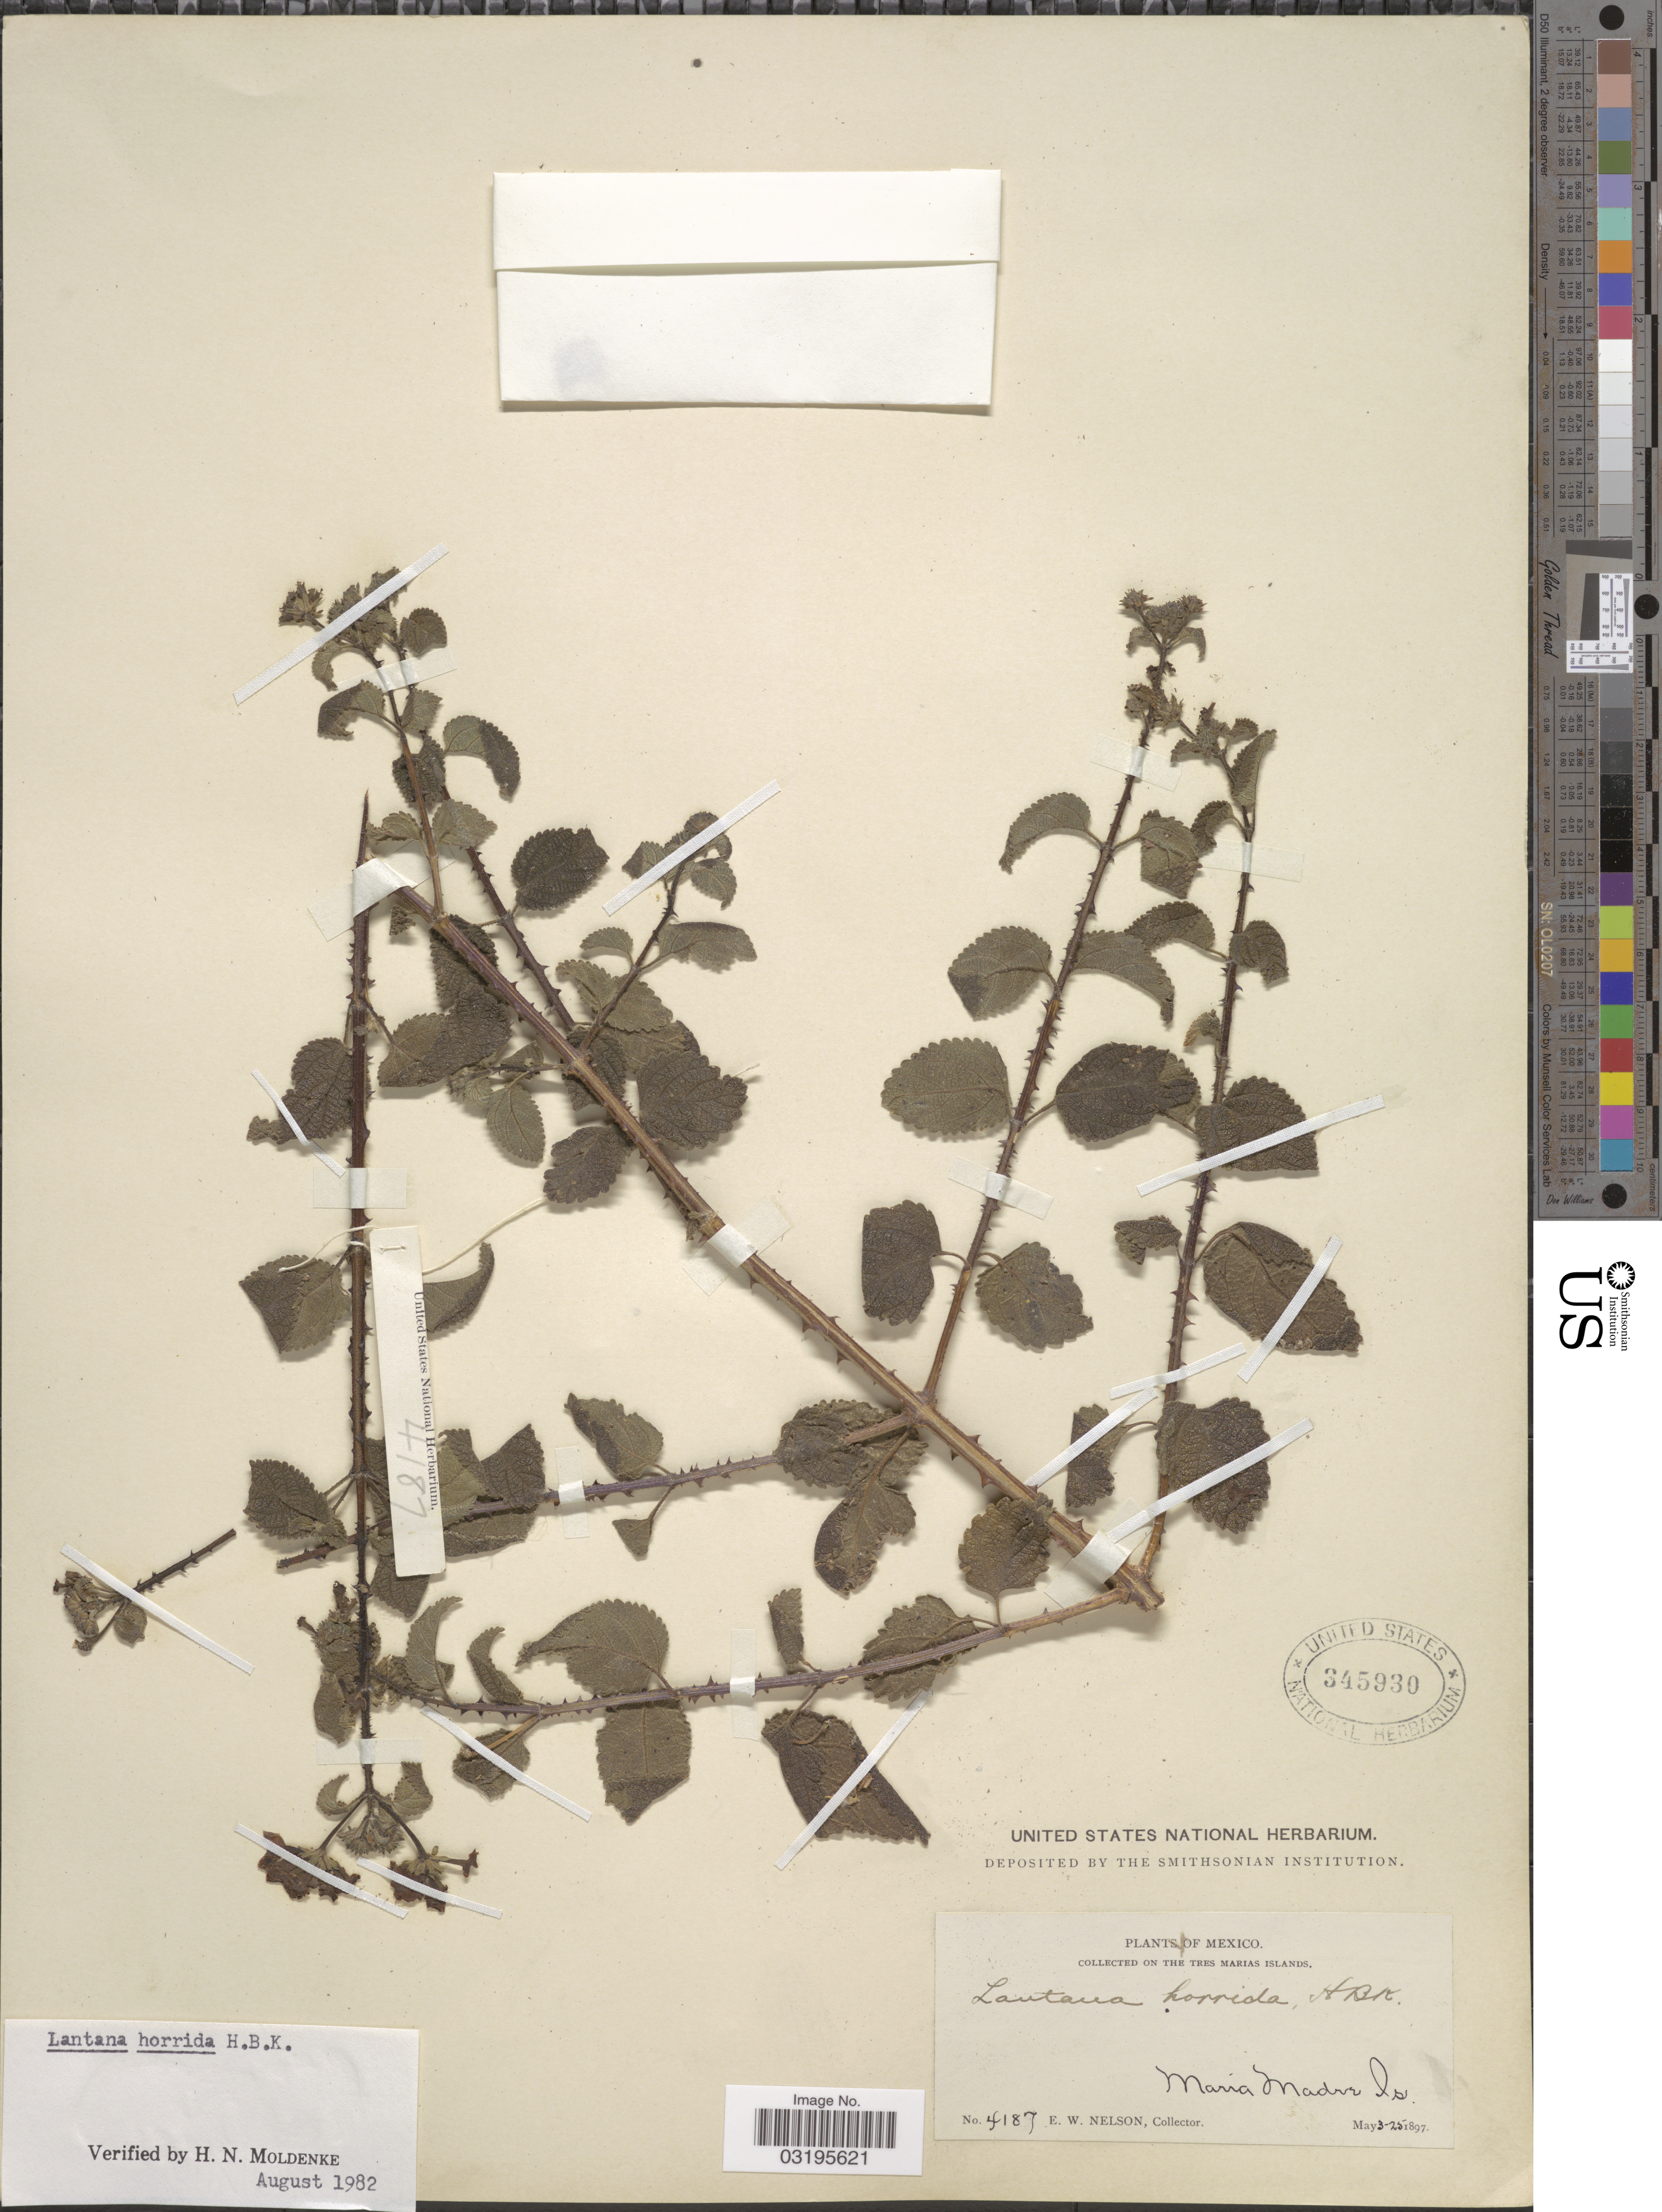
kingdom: Plantae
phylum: Tracheophyta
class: Magnoliopsida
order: Lamiales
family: Verbenaceae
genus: Lantana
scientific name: Lantana horrida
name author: Kunth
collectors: E. W. Nelson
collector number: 4187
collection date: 1897-05-03/1897-05-25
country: Mexico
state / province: Nayarit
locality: On the Tres Marias Islands. Maria Madre Is.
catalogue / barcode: US 345930